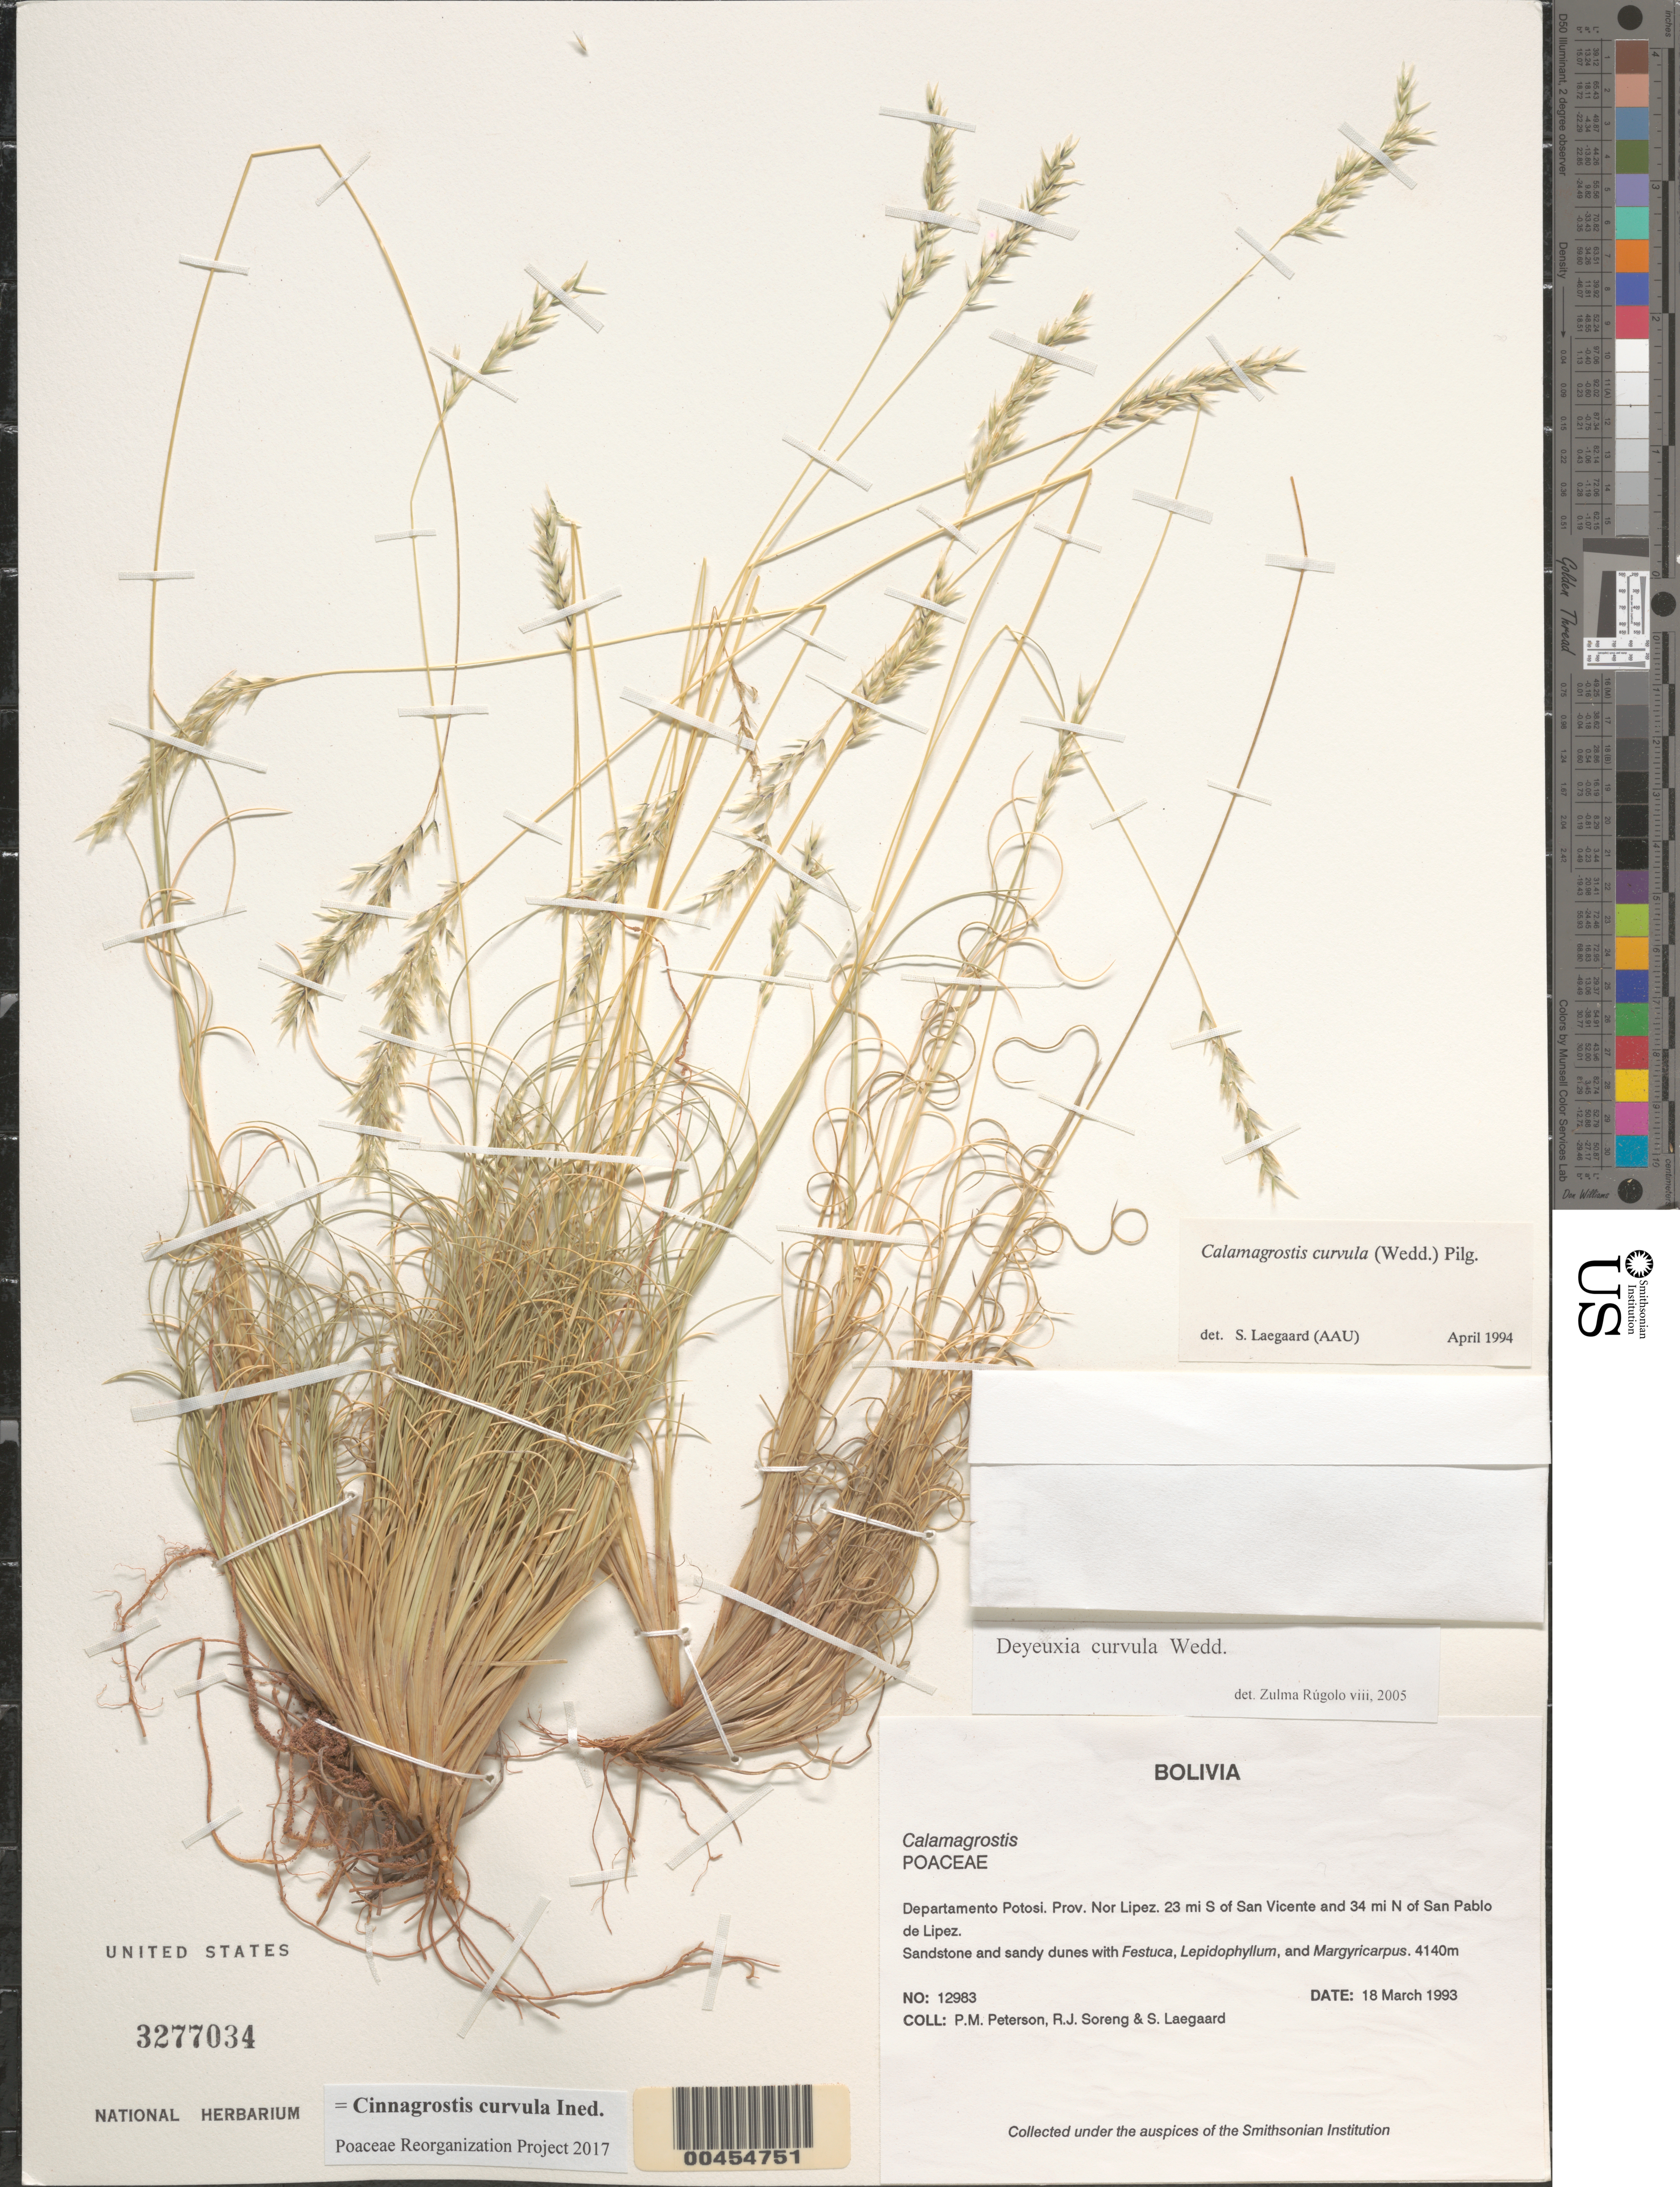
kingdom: Plantae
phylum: Tracheophyta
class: Liliopsida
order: Poales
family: Poaceae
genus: Cinnagrostis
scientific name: Cinnagrostis curvula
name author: (Wedd.) P.M. Peterson et al.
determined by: Poaceae Reorganization Project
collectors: P. M. Peterson, R. J. Soreng & S. Lægaard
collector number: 12983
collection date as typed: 18 Mar 1993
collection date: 1993-03-18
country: Bolivia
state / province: Potosí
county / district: Nor Lípez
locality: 14 mi S of San Vicente and 43 mi N of San Pablo de Lipez.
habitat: Sandstone and sandy dunes with Festuca, Lepidophyllum, and Margyricarpus.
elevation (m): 4140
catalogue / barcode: US 3277034